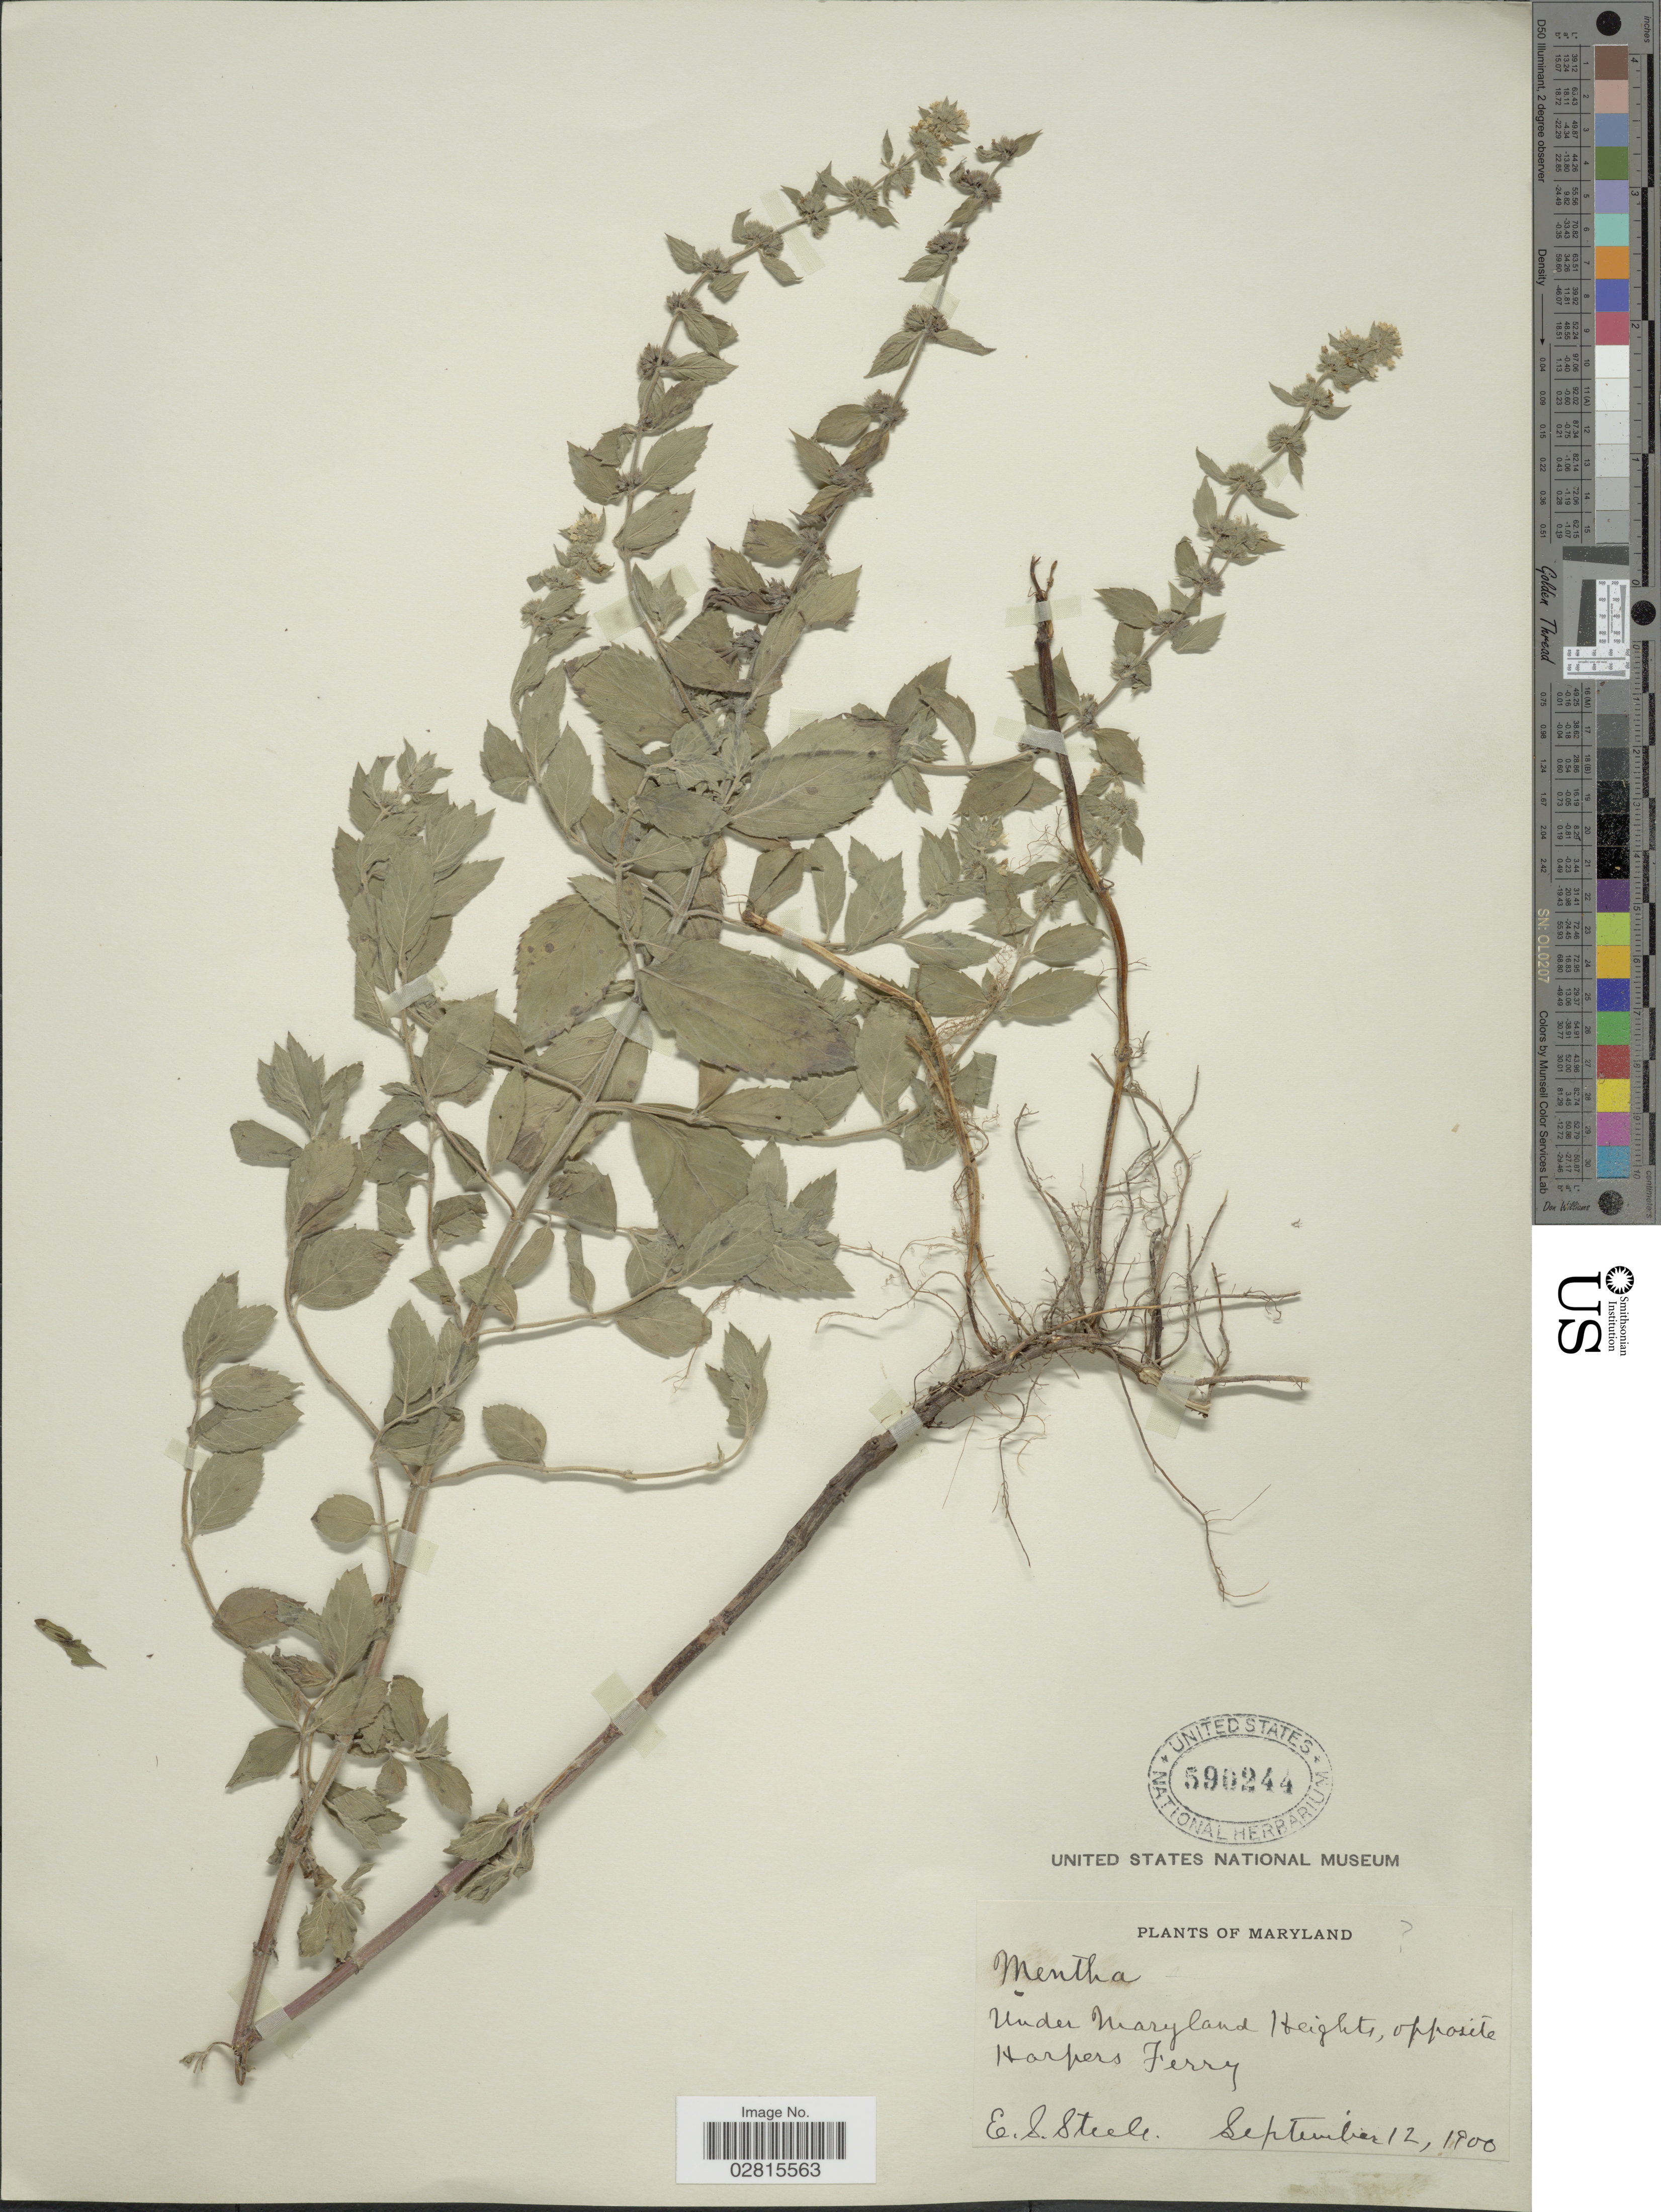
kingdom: Plantae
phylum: Tracheophyta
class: Magnoliopsida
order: Lamiales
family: Lamiaceae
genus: Mentha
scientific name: Mentha x cardiaca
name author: (S.F. Gray) Gerarde ex Baker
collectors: E. Steele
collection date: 1900-09-12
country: United States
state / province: Maryland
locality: Under Maryland Heights, opposite Harpers Ferry.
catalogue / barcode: US 590244